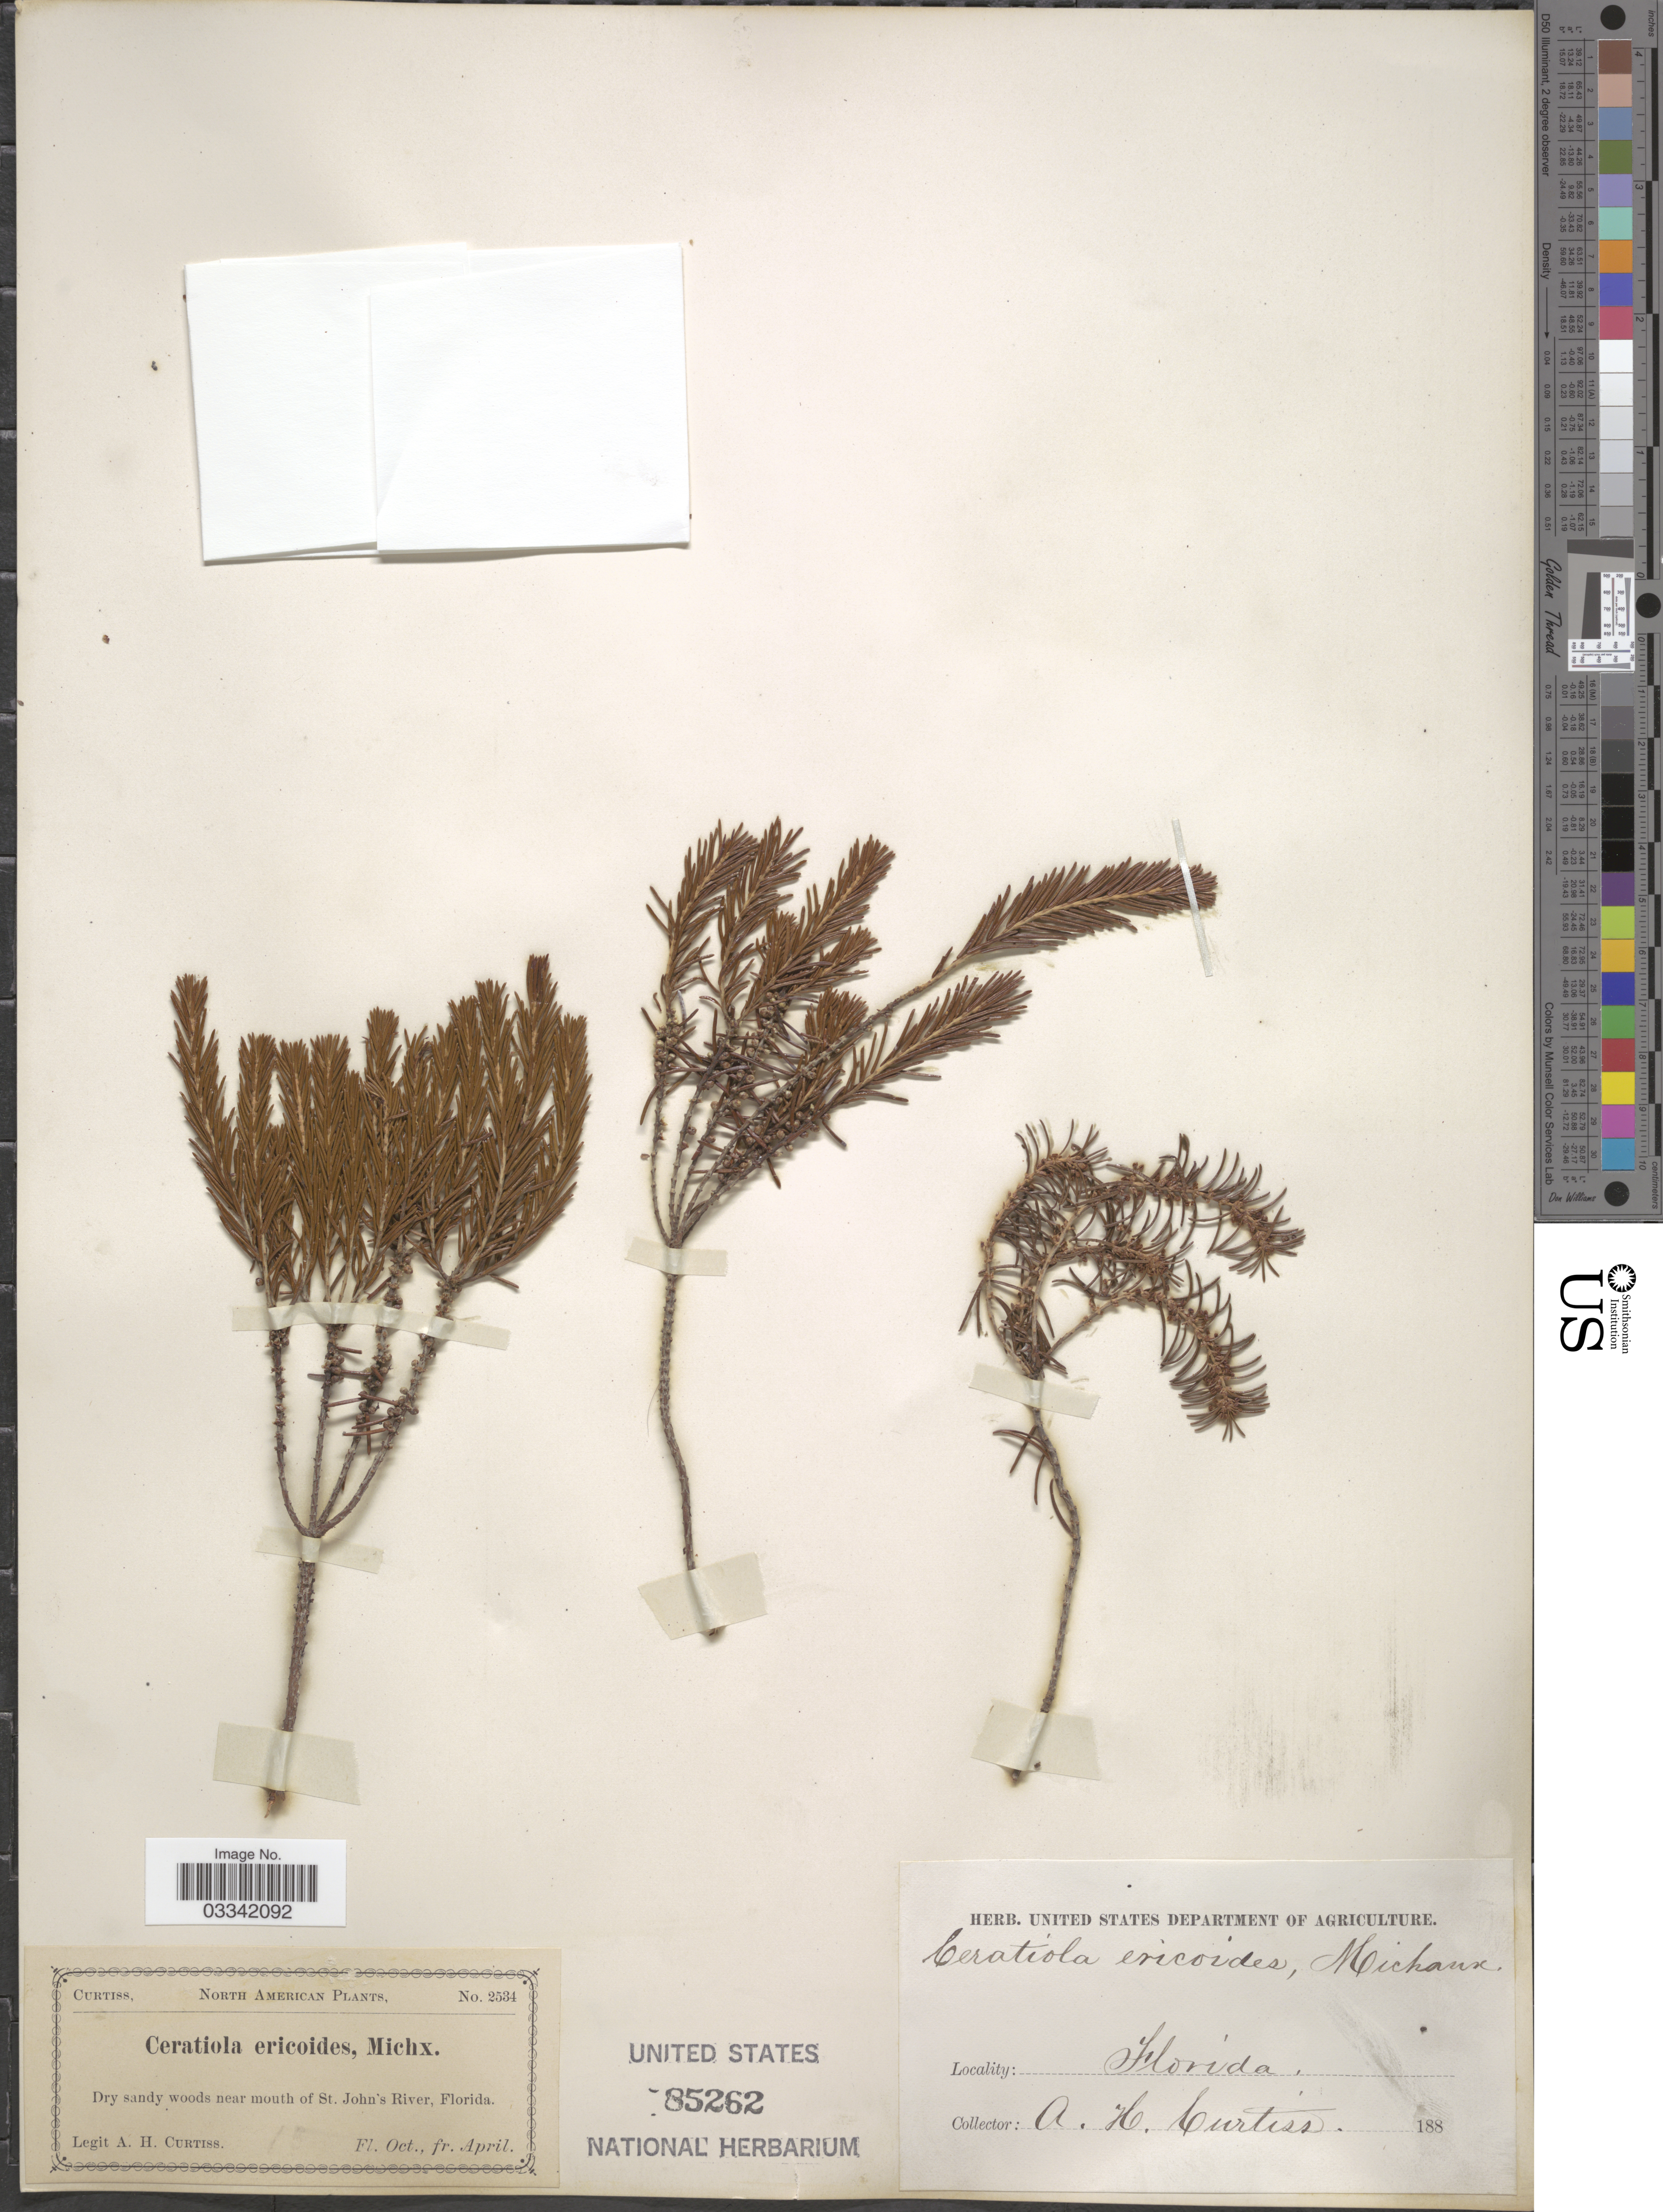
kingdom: Plantae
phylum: Tracheophyta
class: Magnoliopsida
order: Ericales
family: Ericaceae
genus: Ceratiola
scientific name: Ceratiola ericoides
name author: Michx.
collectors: A. H. Curtiss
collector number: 2534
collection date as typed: Oct, April 188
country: United States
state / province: Florida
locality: Dry sandy woods near mouth of St. John's River.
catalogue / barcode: US 85262